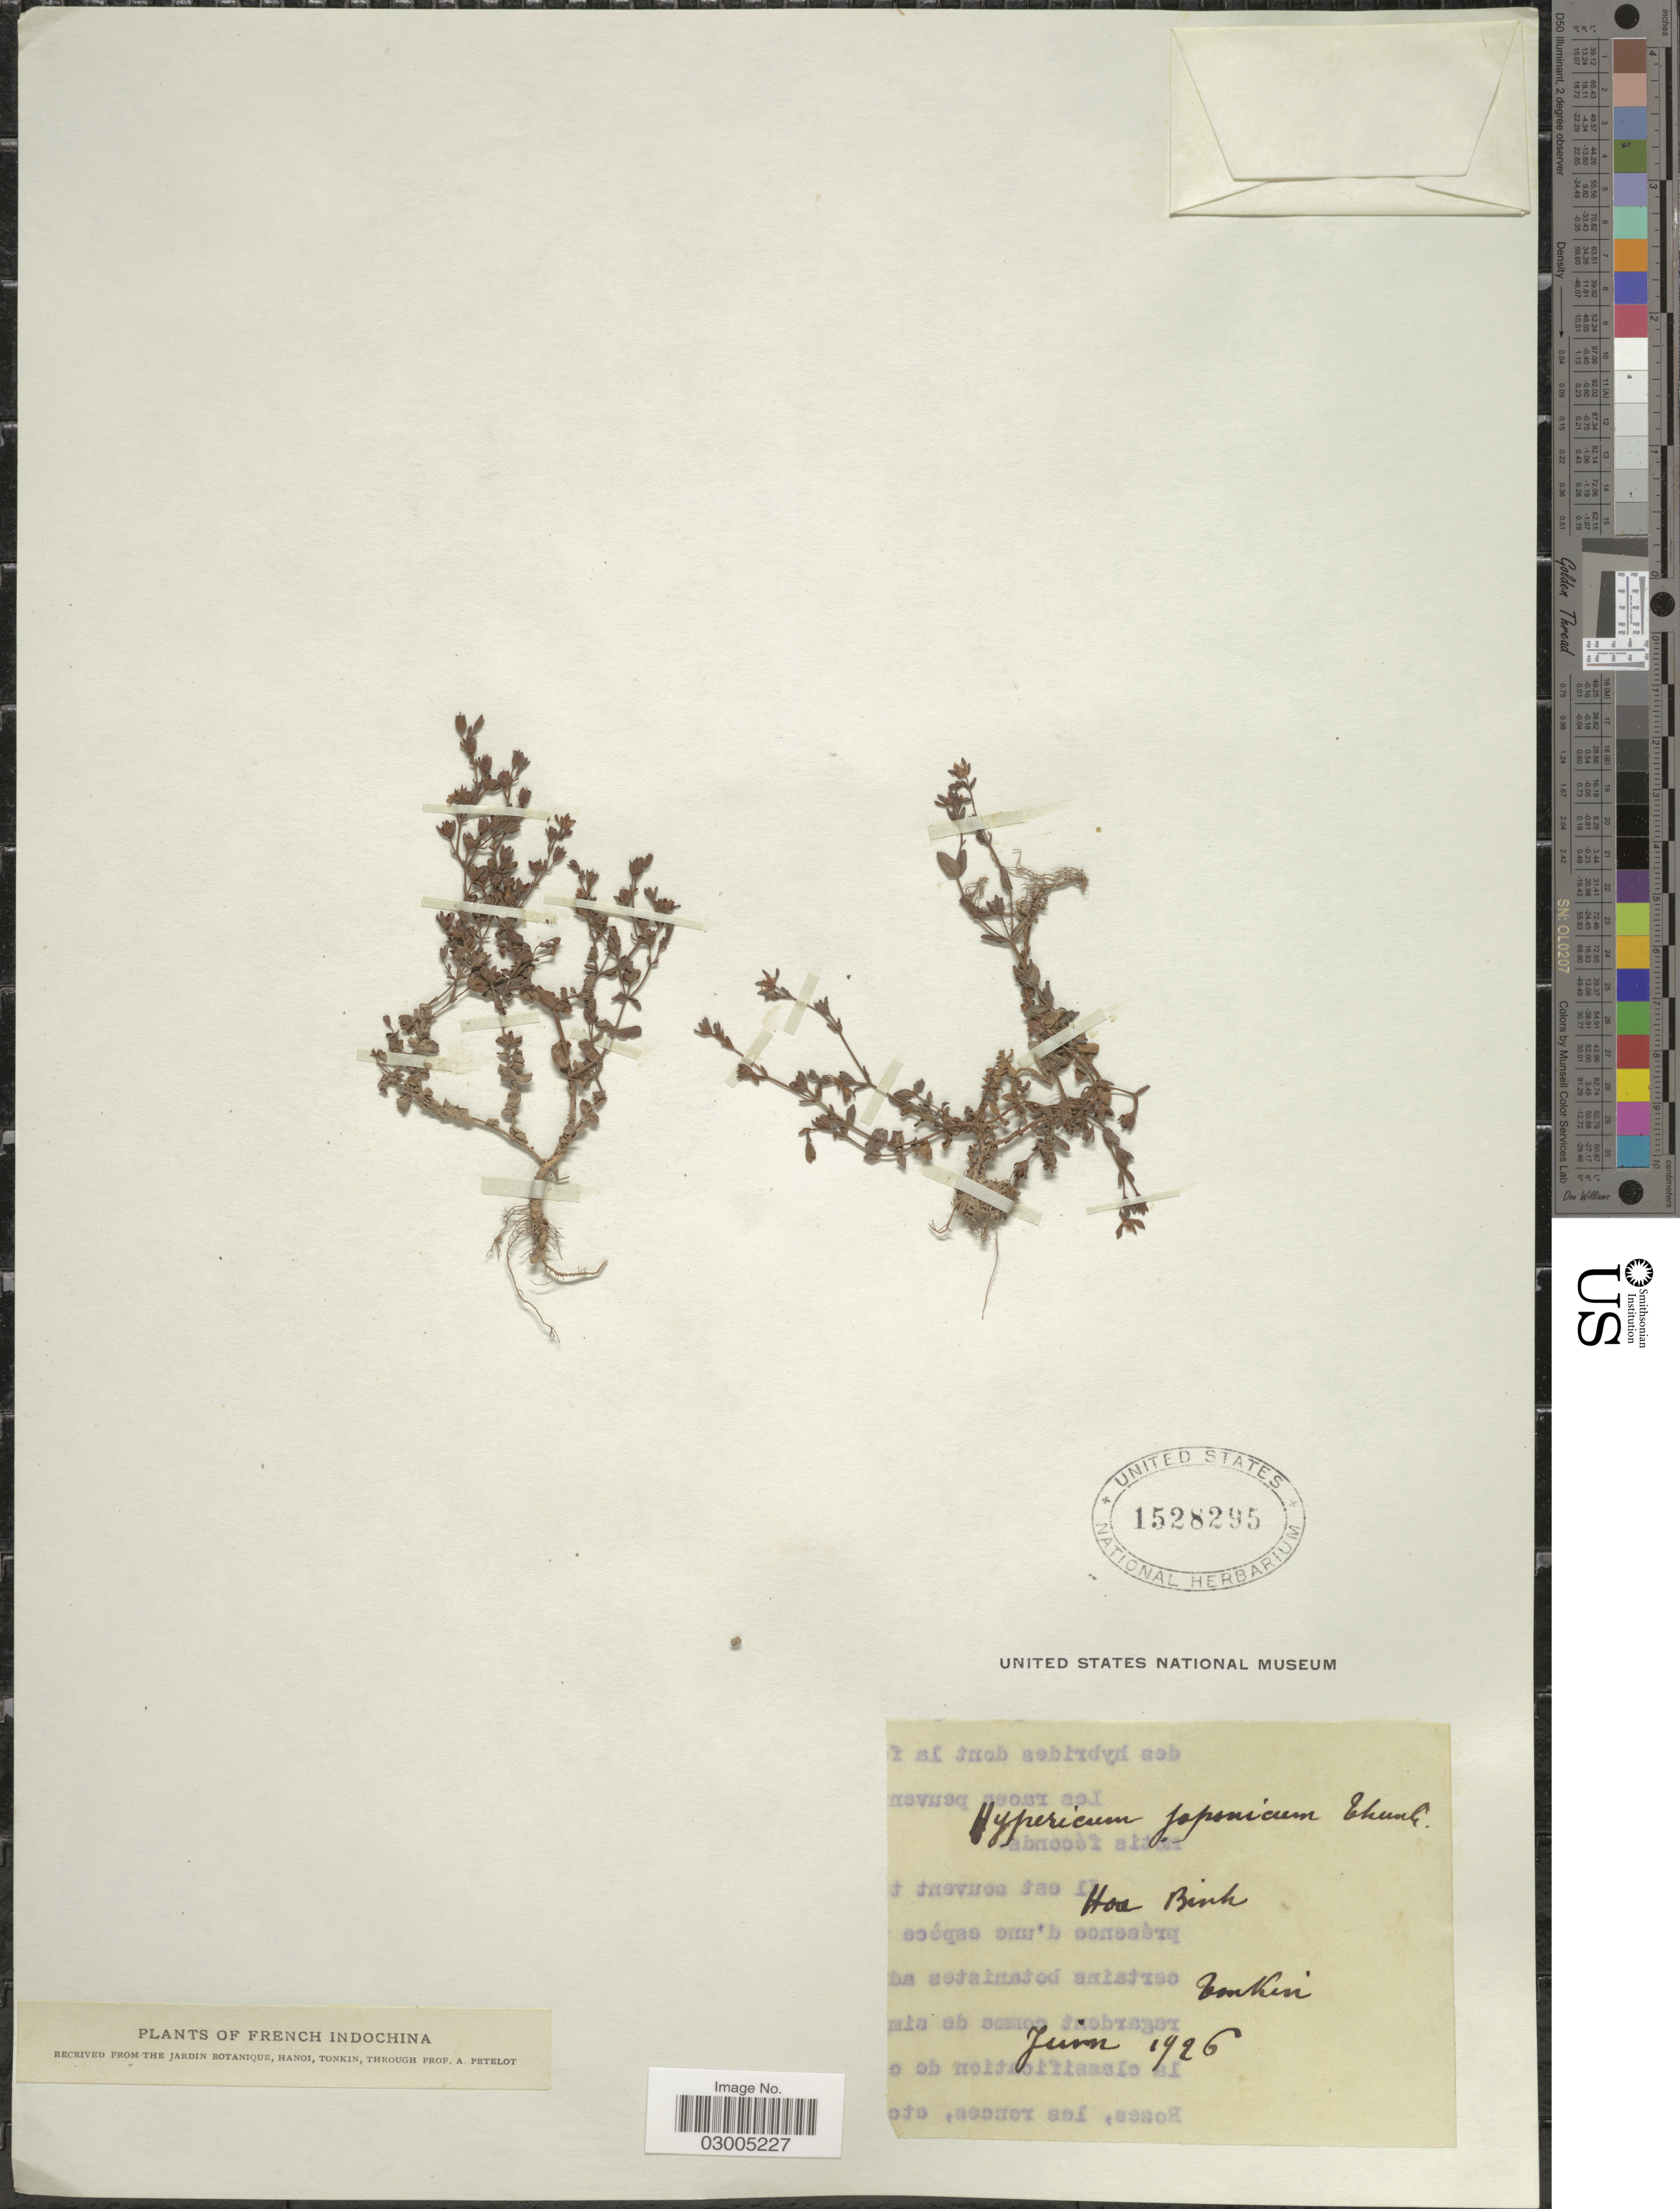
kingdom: Plantae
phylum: Tracheophyta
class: Magnoliopsida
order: Malpighiales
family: Hypericaceae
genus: Hypericum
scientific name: Hypericum japonicum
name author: Thunb.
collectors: A. Petelot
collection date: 1926-06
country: Vietnam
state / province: Hoa Binh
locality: Tonkin. French Indochina.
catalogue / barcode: US 1528295